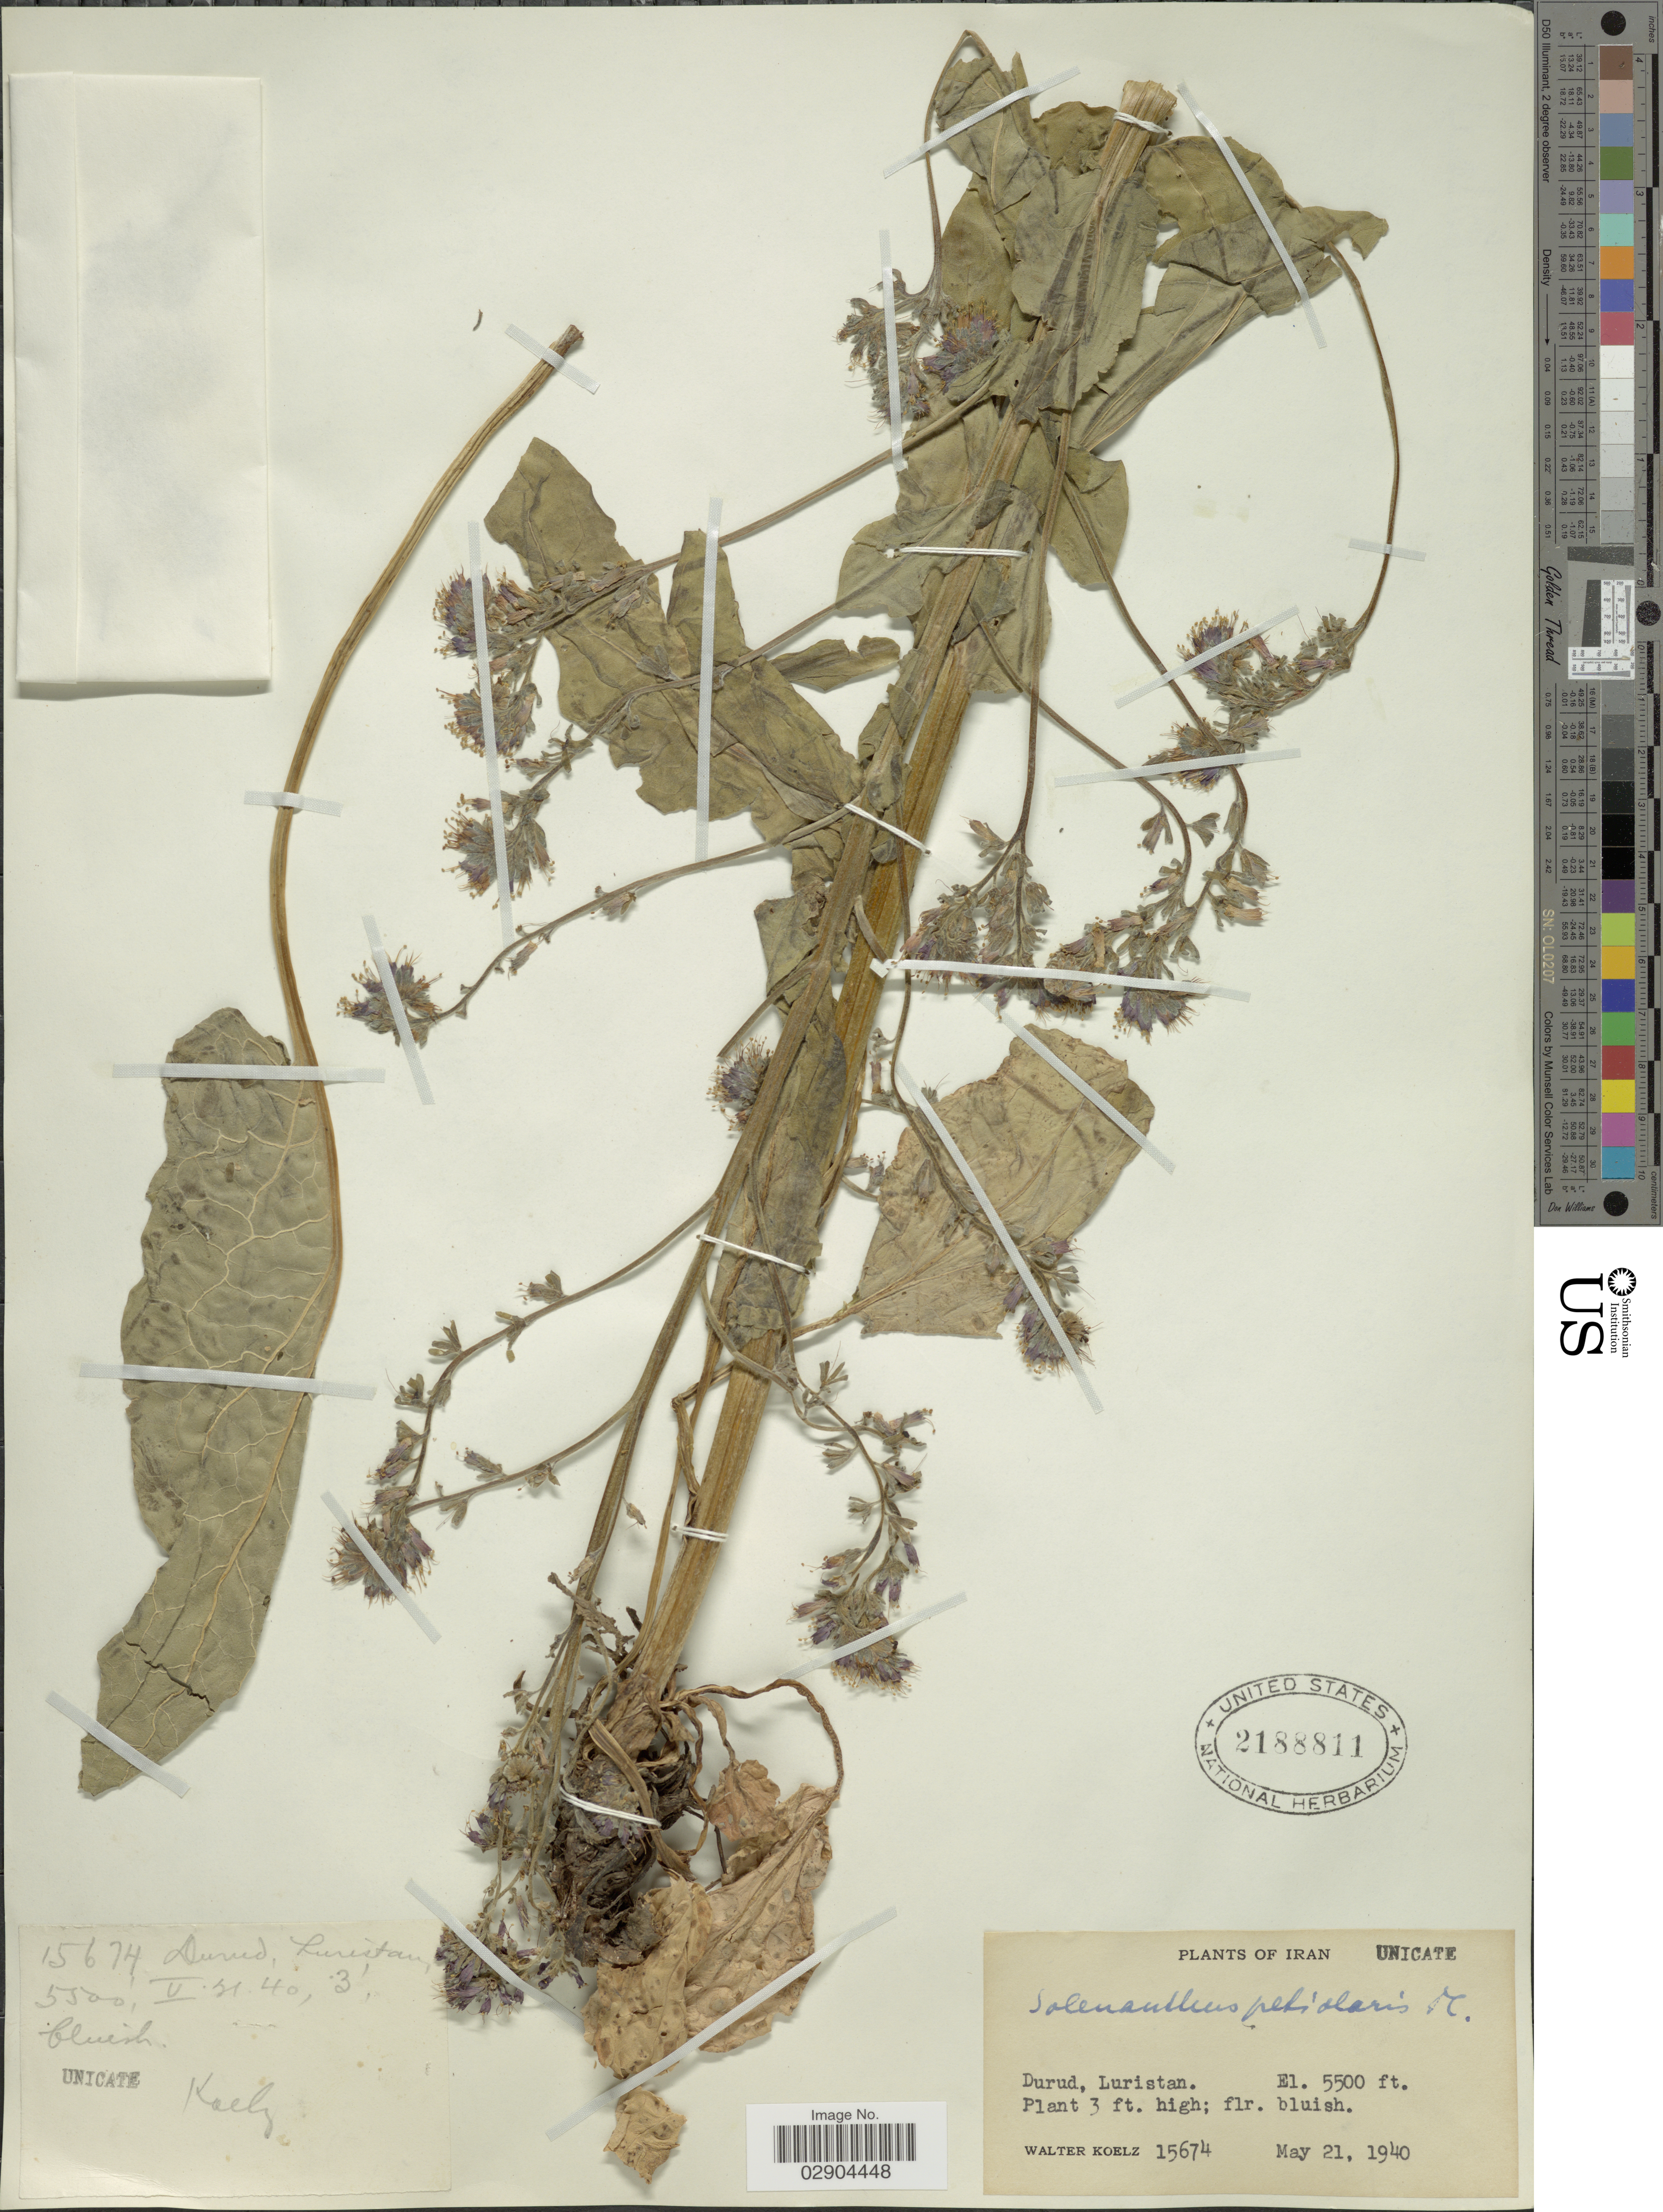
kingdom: Plantae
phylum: Tracheophyta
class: Magnoliopsida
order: Boraginales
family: Boraginaceae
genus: Solenanthus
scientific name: Solenanthus circinatus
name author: Ledeb.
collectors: W. N. Koelz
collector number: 15674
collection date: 1940-05-21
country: Iran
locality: Durud, Luristan.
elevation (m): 1676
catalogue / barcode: US 2188811